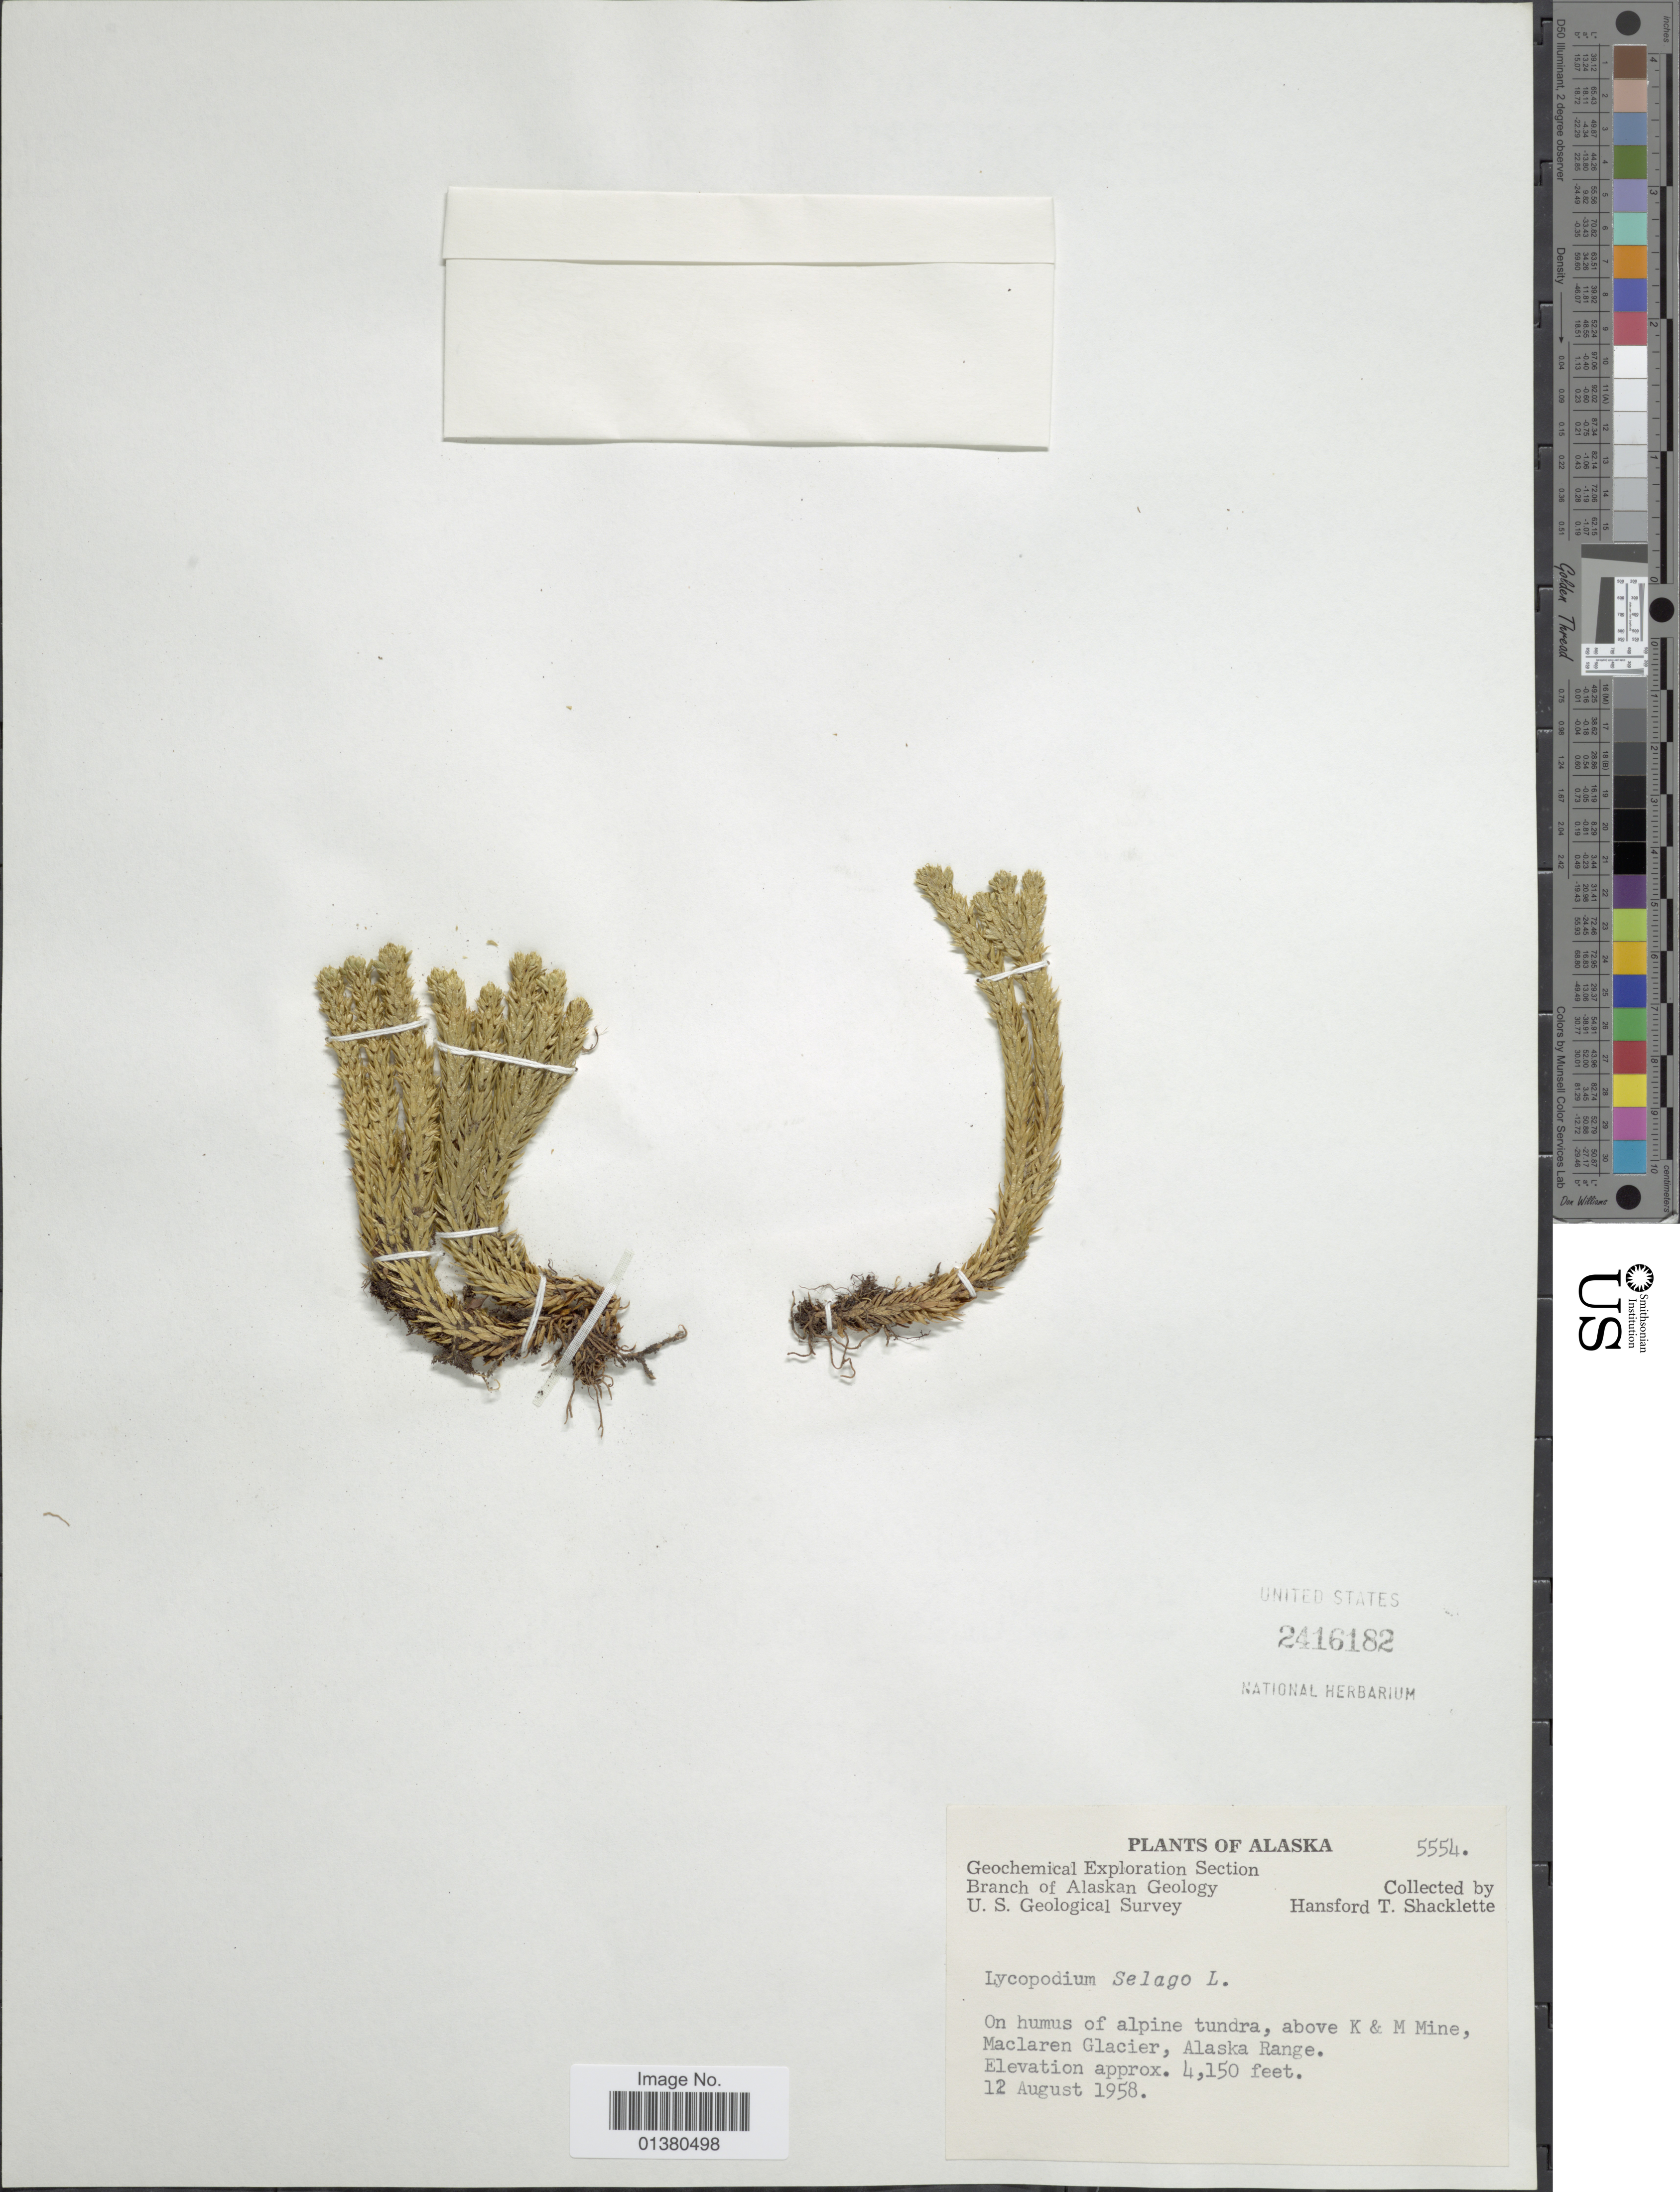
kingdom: Plantae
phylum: Tracheophyta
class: Lycopodiopsida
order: Lycopodiales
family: Lycopodiaceae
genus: Huperzia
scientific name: Huperzia selago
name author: (L.) Bernh. ex Schrank & Mart.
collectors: H. Shacklette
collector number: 5554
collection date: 1958-08-12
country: United States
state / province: Alaska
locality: On humus of alpine tundra, above K&M Mine, Maclaren Glacier, Alaska Range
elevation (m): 1265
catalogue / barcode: US 2416182